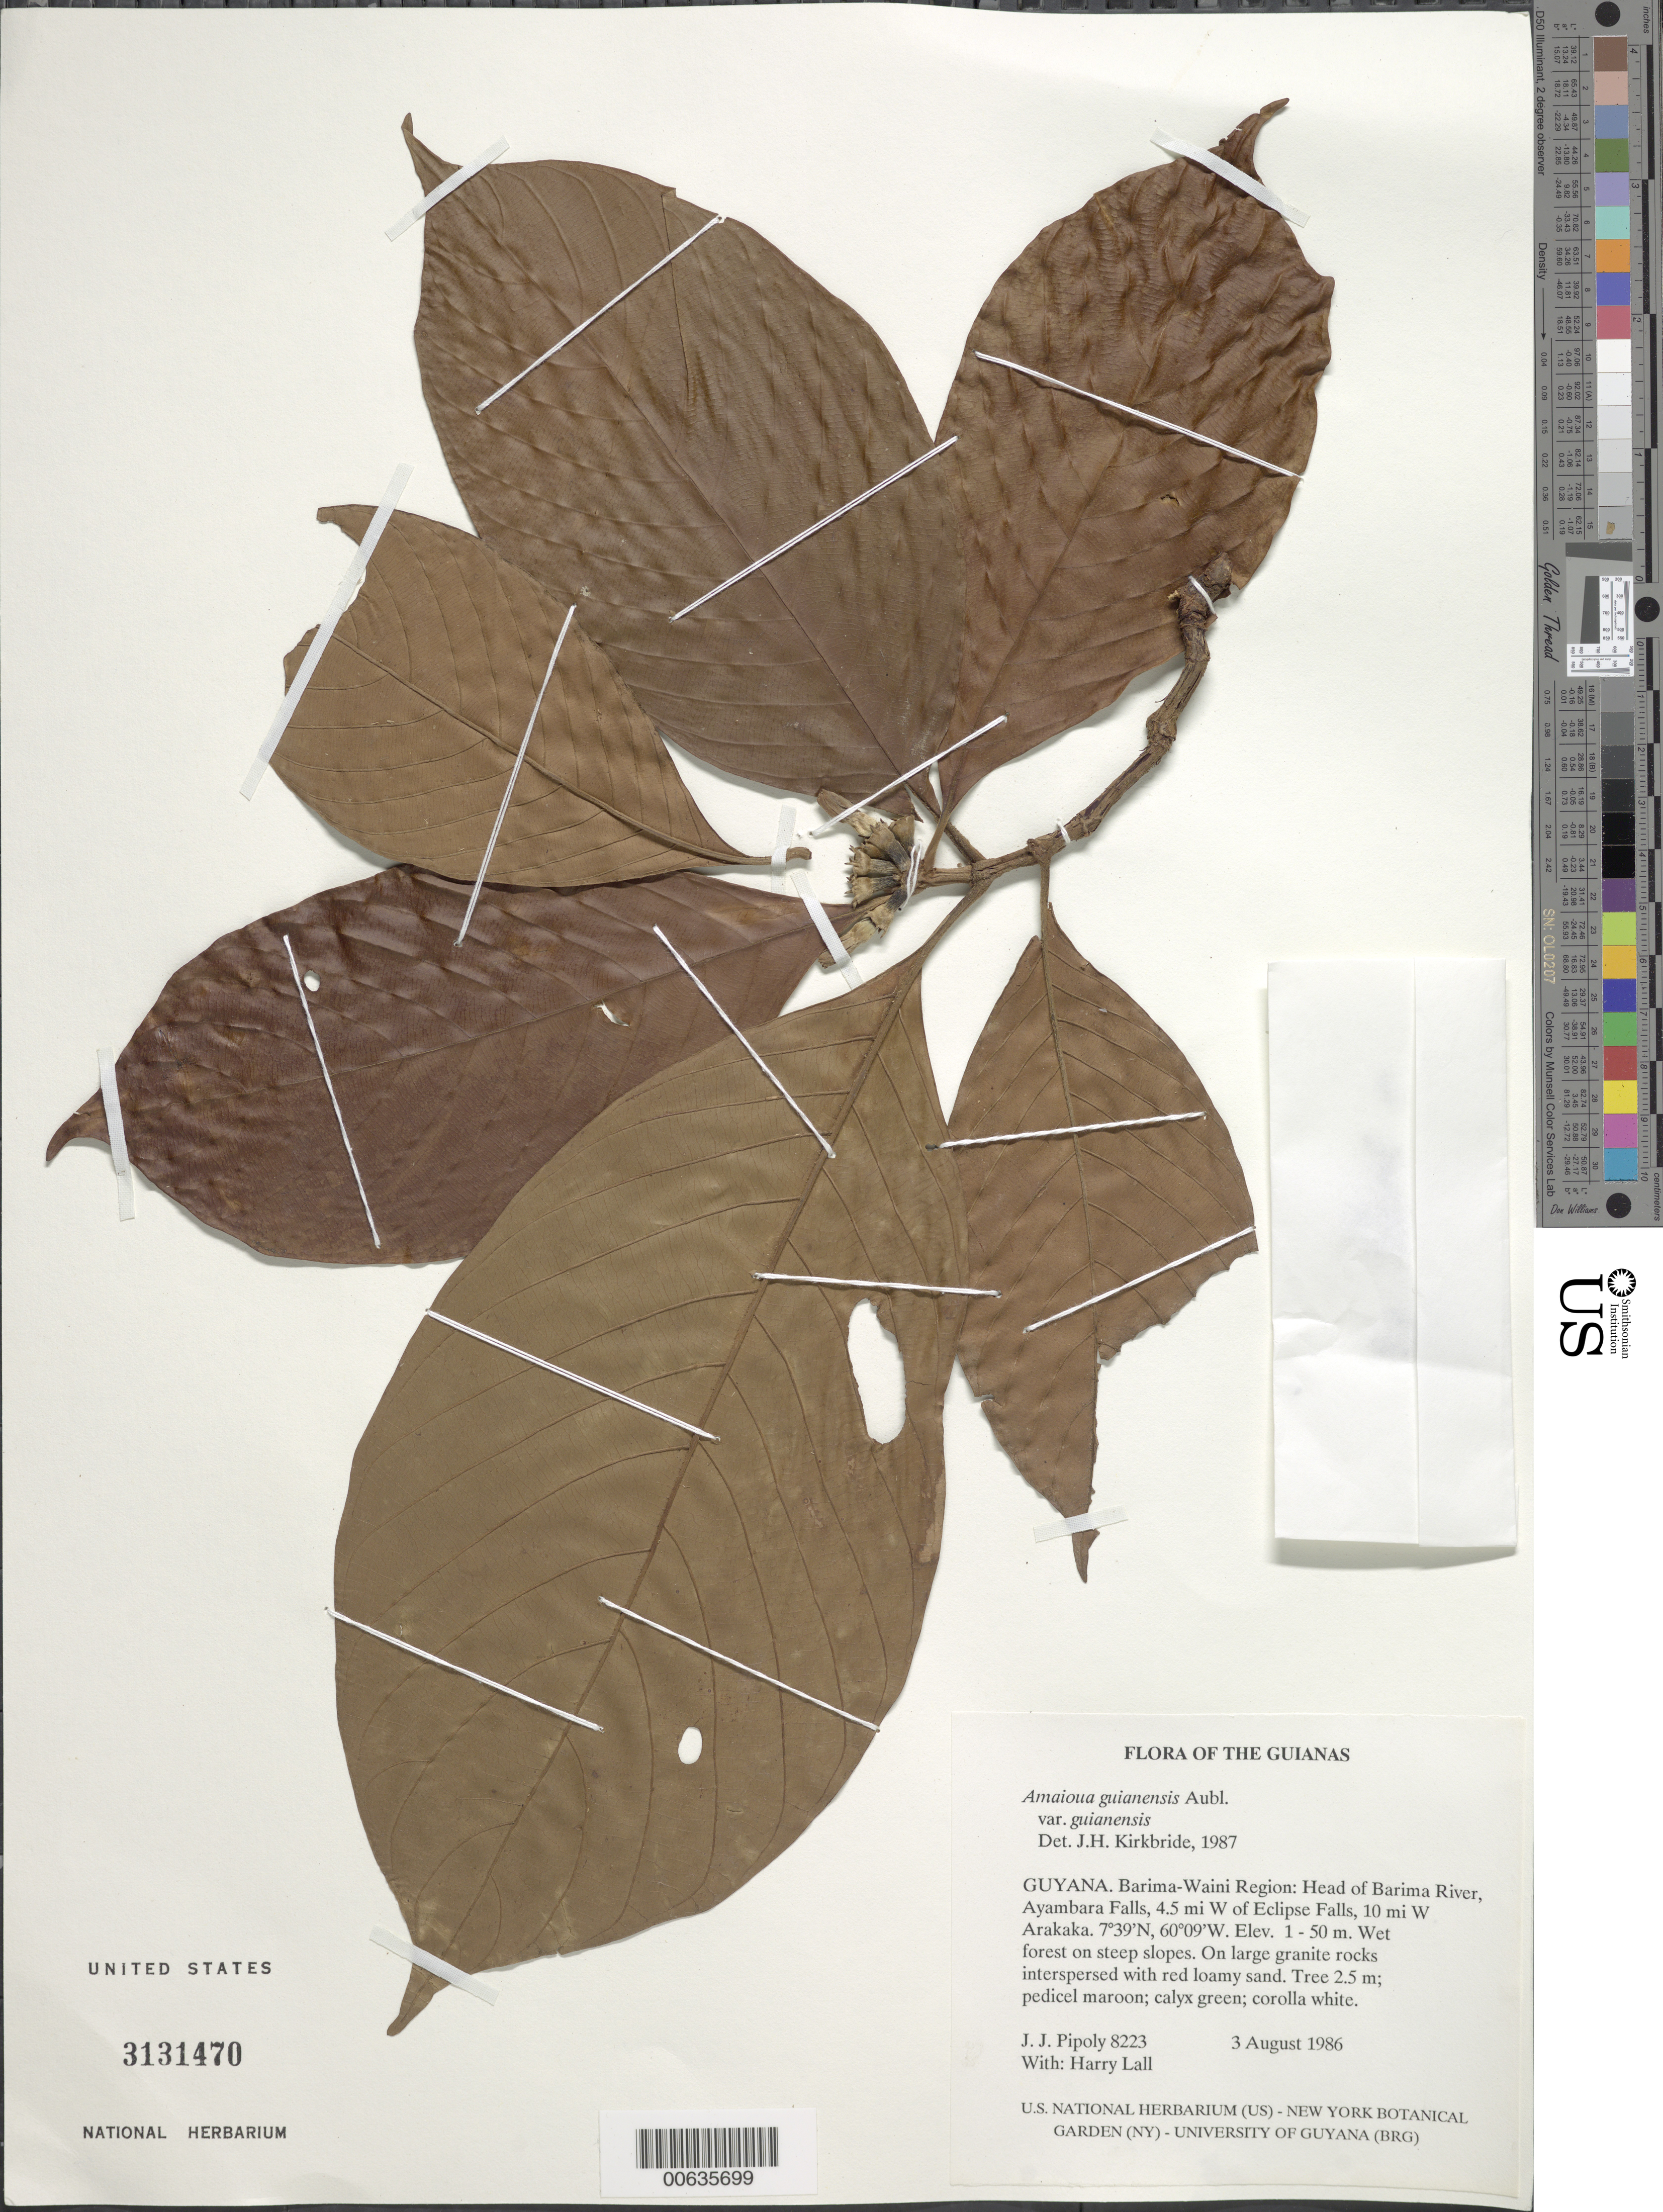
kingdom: Plantae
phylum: Tracheophyta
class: Magnoliopsida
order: Gentianales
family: Rubiaceae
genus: Amaioua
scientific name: Amaioua guianensis var. guianensis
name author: Aubl.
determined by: Kirkbride, J. H.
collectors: J. J. Pipoly & H. Lall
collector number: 8223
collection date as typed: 3 August 1986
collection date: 1986-08-03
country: Guyana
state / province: Barima-Waini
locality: Head of Barima R, Ayambara Falls, 4.5 mi W of Eclipse Falls, ca. 10 W of Arakaka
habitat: Wet forest on large granite rocks, interspersed with red loamy sand, on steep slopes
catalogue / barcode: US 3131470